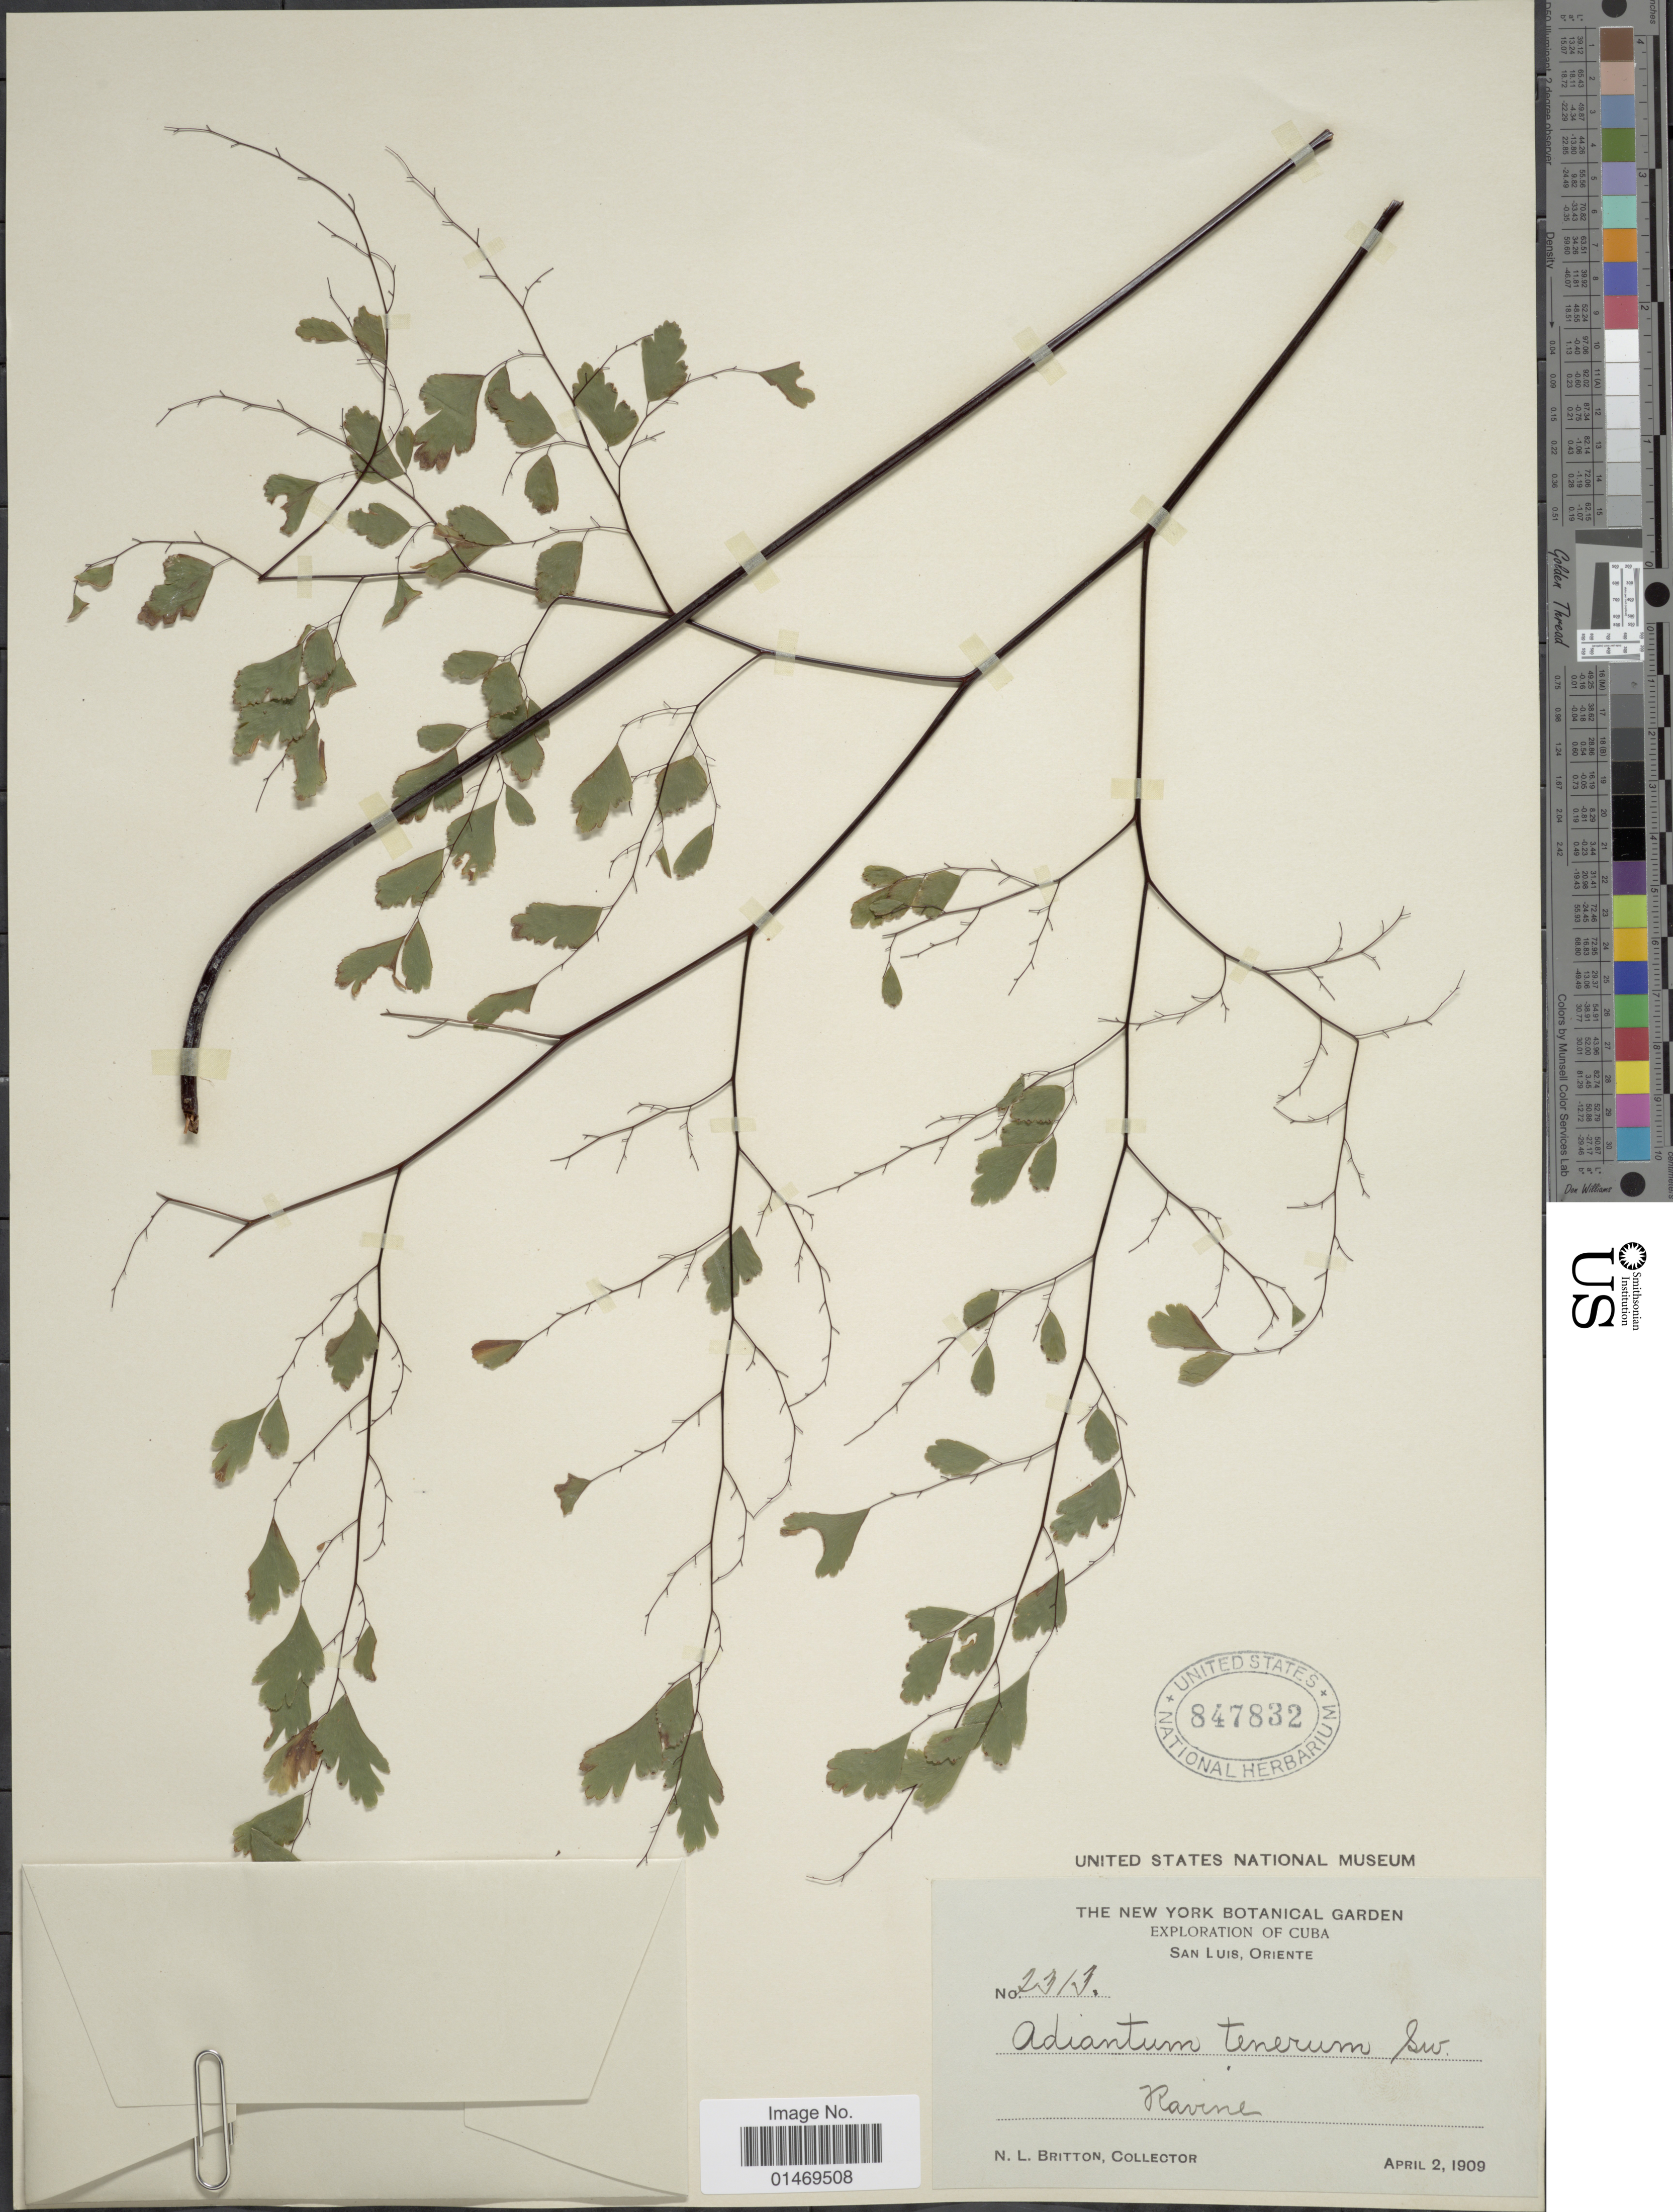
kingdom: Plantae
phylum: Tracheophyta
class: Polypodiopsida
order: Polypodiales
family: Pteridaceae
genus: Adiantum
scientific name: Adiantum tenerum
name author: Sw.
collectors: N. Britton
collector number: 2313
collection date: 1909-04-02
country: Cuba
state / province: Oriente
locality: San Luis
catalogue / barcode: US 847832